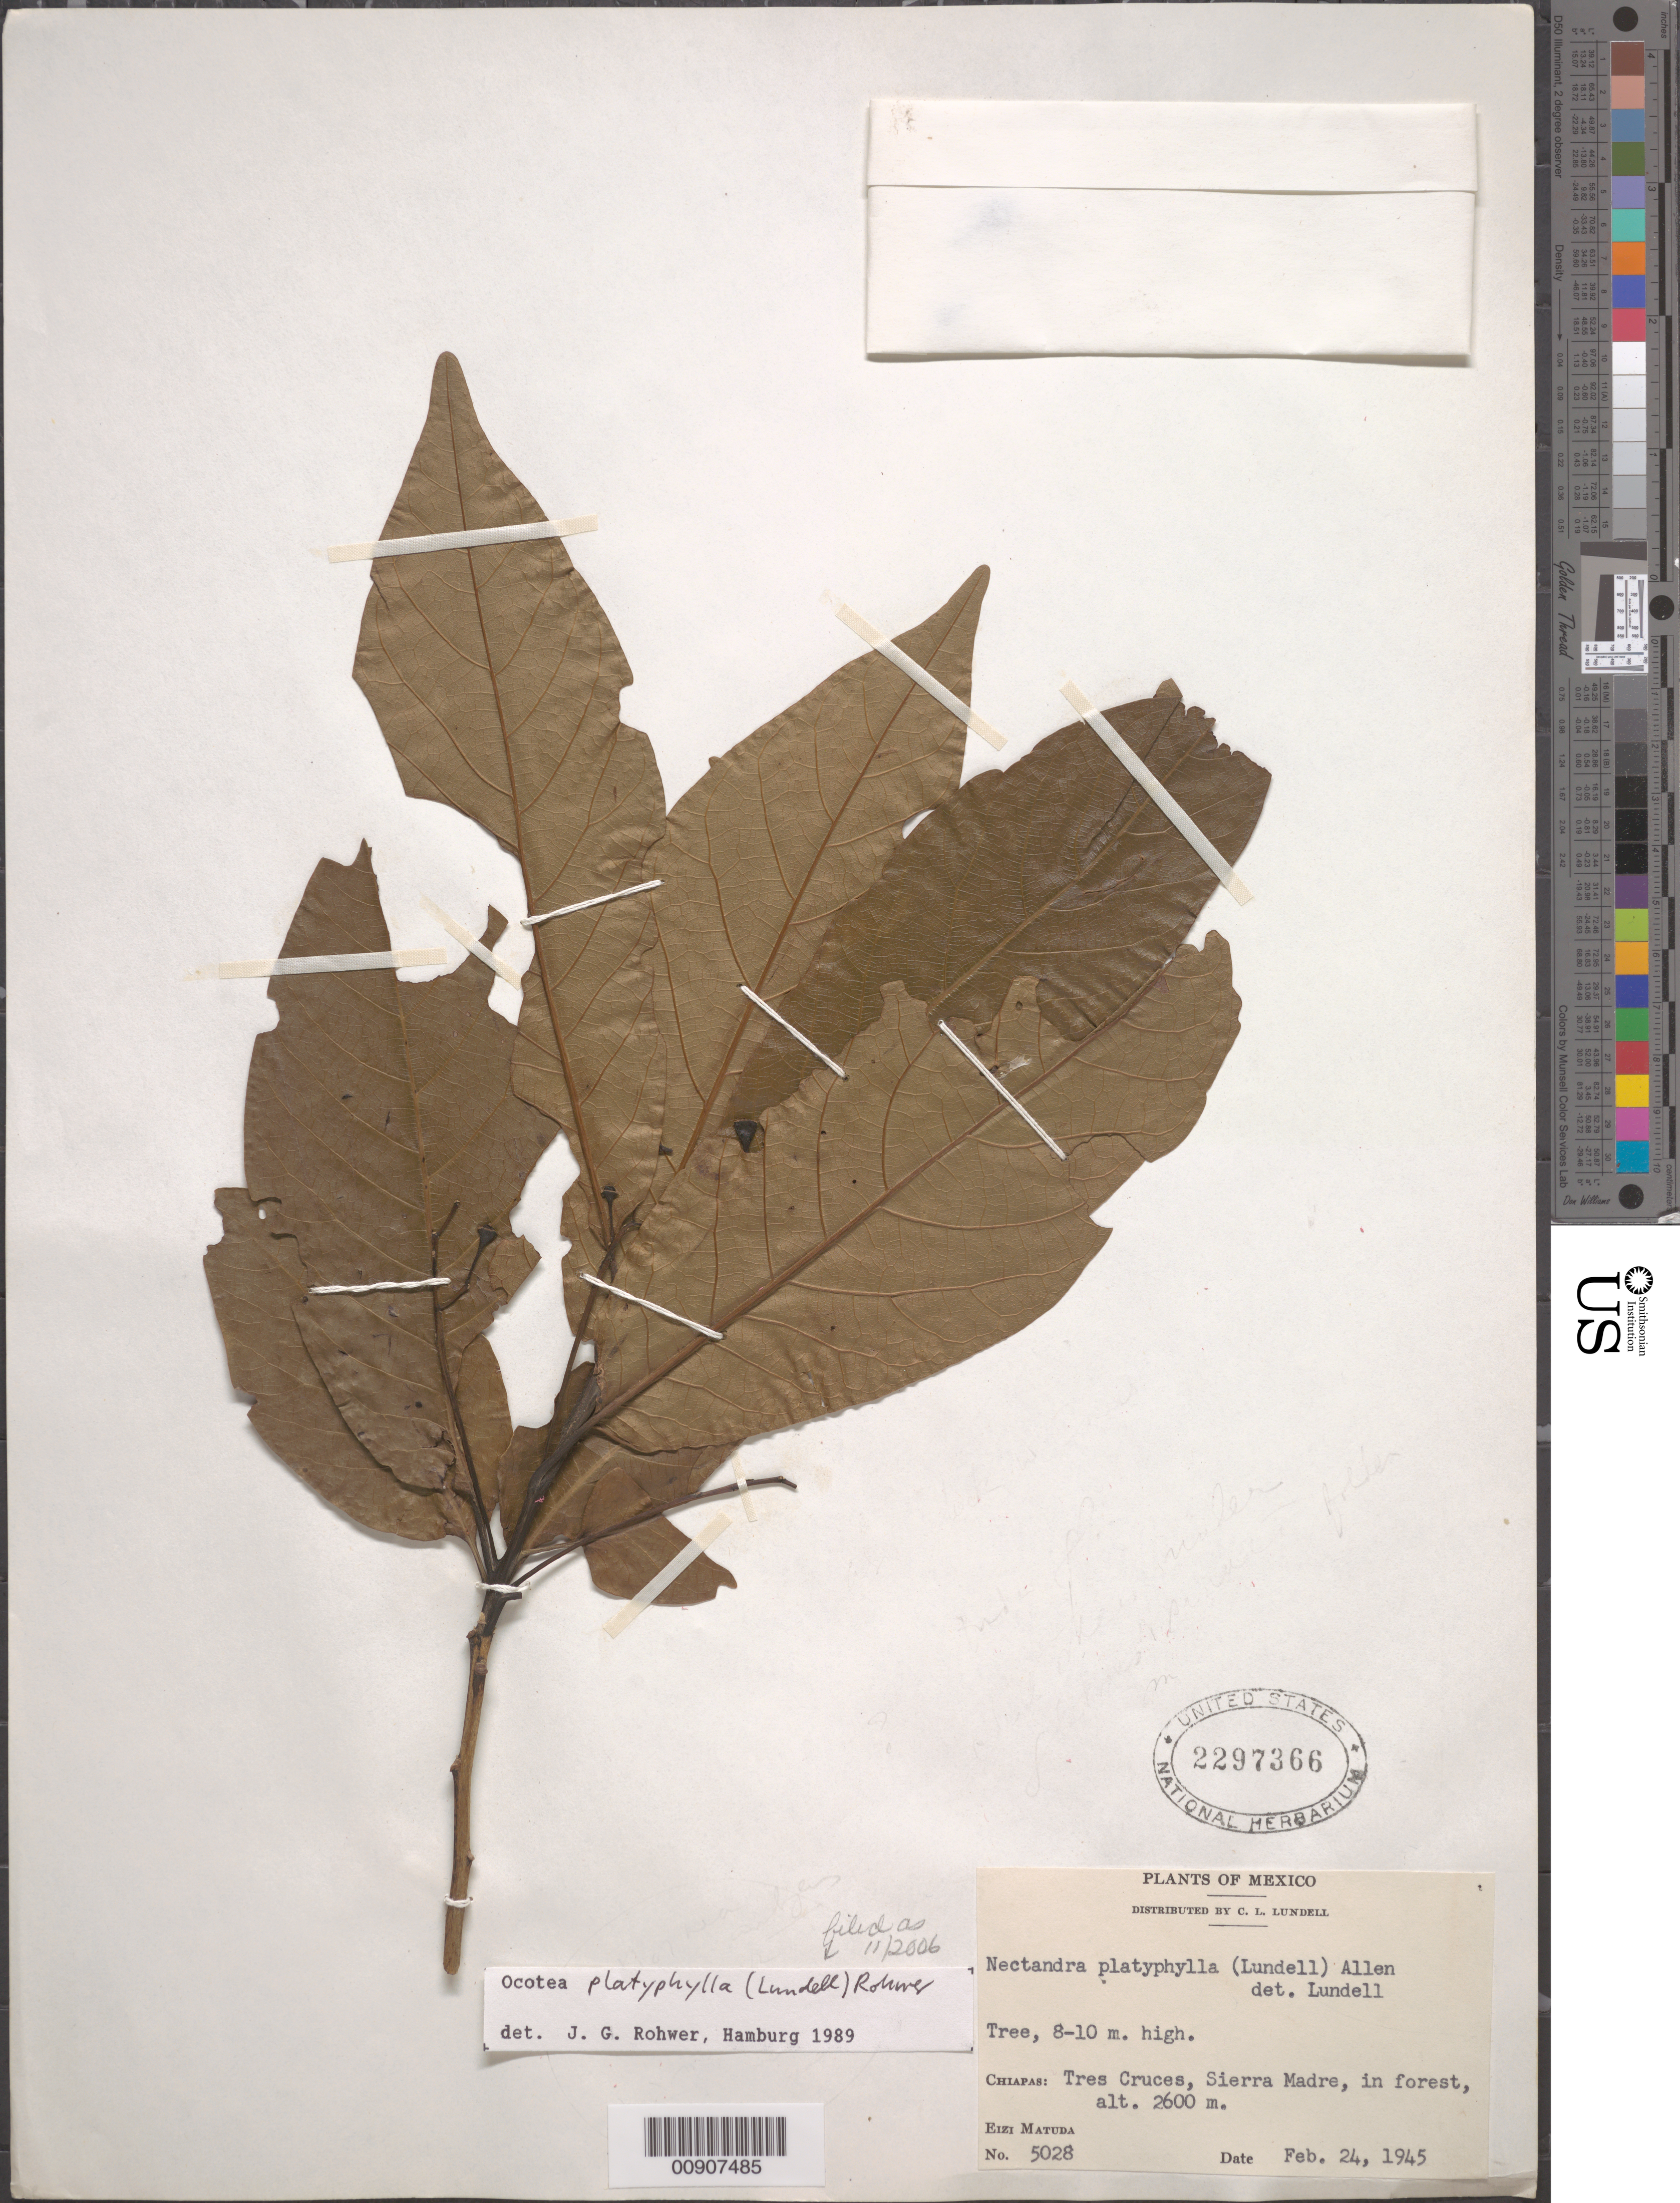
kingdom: Plantae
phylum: Tracheophyta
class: Magnoliopsida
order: Laurales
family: Lauraceae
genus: Ocotea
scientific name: Ocotea platyphylla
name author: (Lundell) Rohwer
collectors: E. Matuda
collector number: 5028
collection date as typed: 24 Feb 1945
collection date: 1945-02-24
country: Mexico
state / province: Chiapas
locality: Chiapas: Tres Cruces, Sierra Madre.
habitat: In forest.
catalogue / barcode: US 2297366